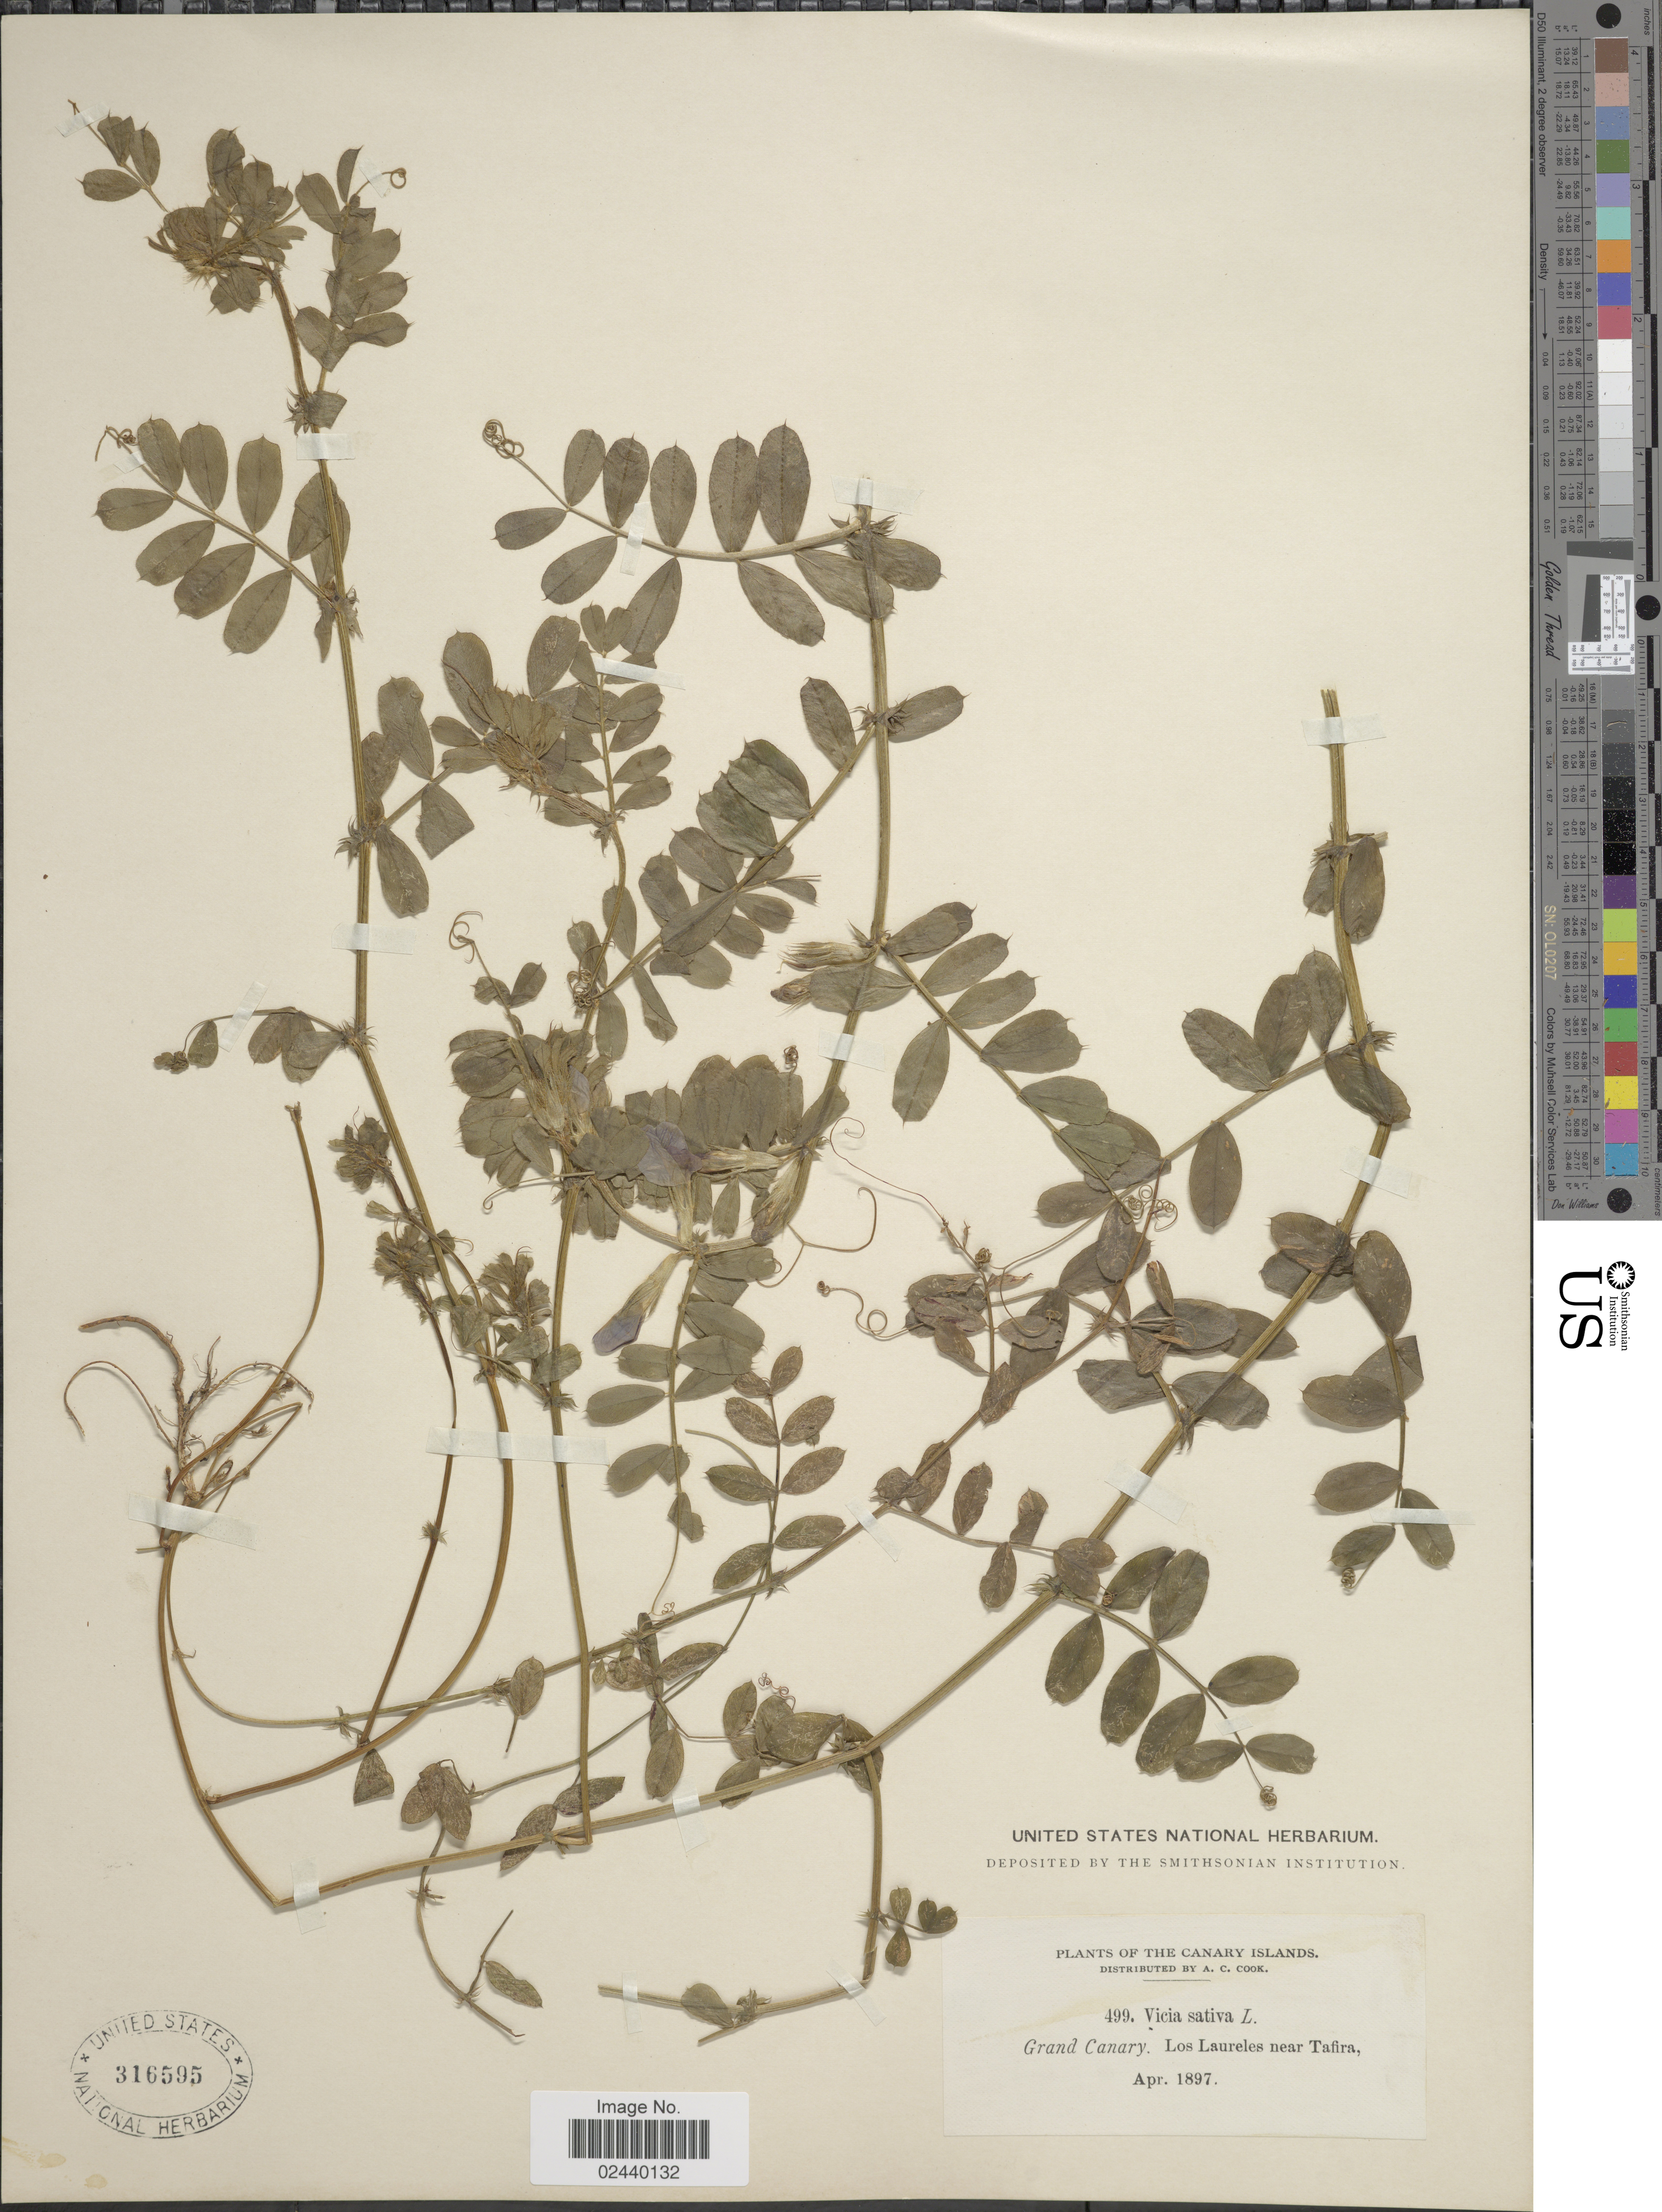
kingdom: Plantae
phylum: Tracheophyta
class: Magnoliopsida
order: Fabales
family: Fabaceae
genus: Vicia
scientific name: Vicia sativa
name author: L.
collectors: Alice C. Cook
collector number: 499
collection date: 1897-04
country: Spain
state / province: Canarias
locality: Grand Canary. Los Laureles near Tafira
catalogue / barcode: US 316595